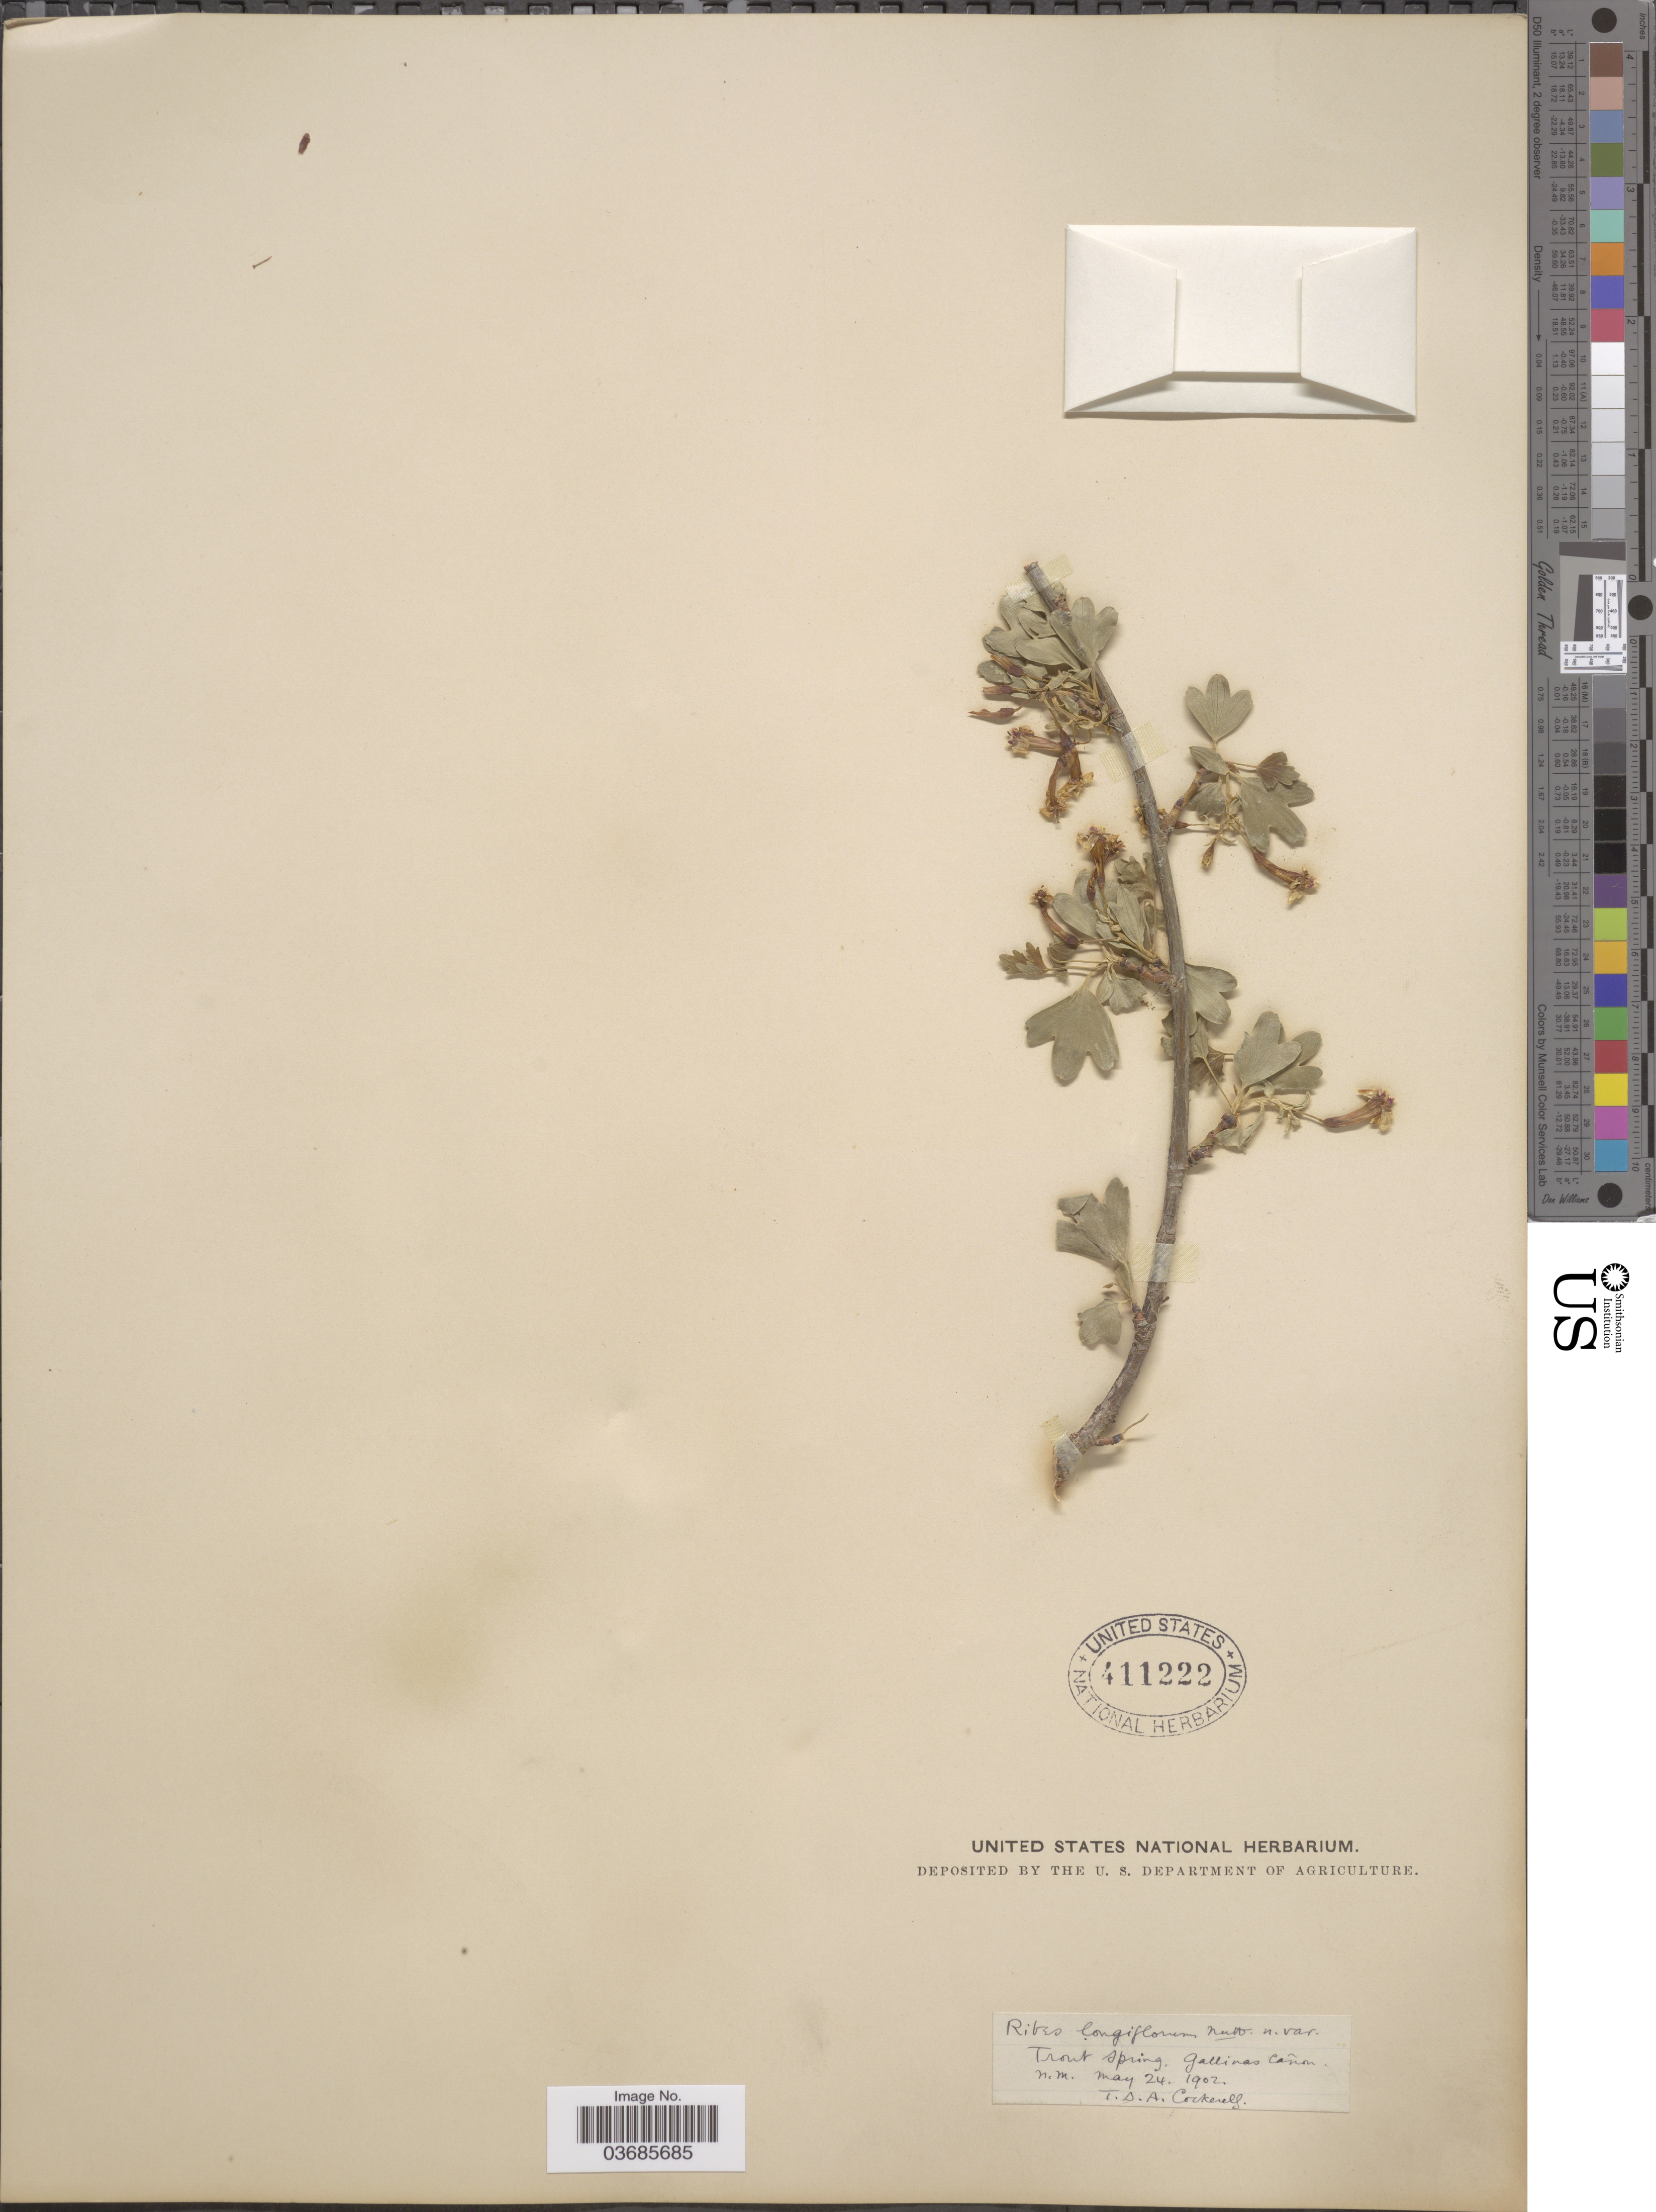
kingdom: Plantae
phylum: Tracheophyta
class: Magnoliopsida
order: Saxifragales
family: Grossulariaceae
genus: Ribes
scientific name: Ribes aureum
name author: Pursh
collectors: T. Cockerell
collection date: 1902-05-24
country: United States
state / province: New Mexico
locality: Trout Spring. Gallinas Cañon.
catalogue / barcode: US 411222